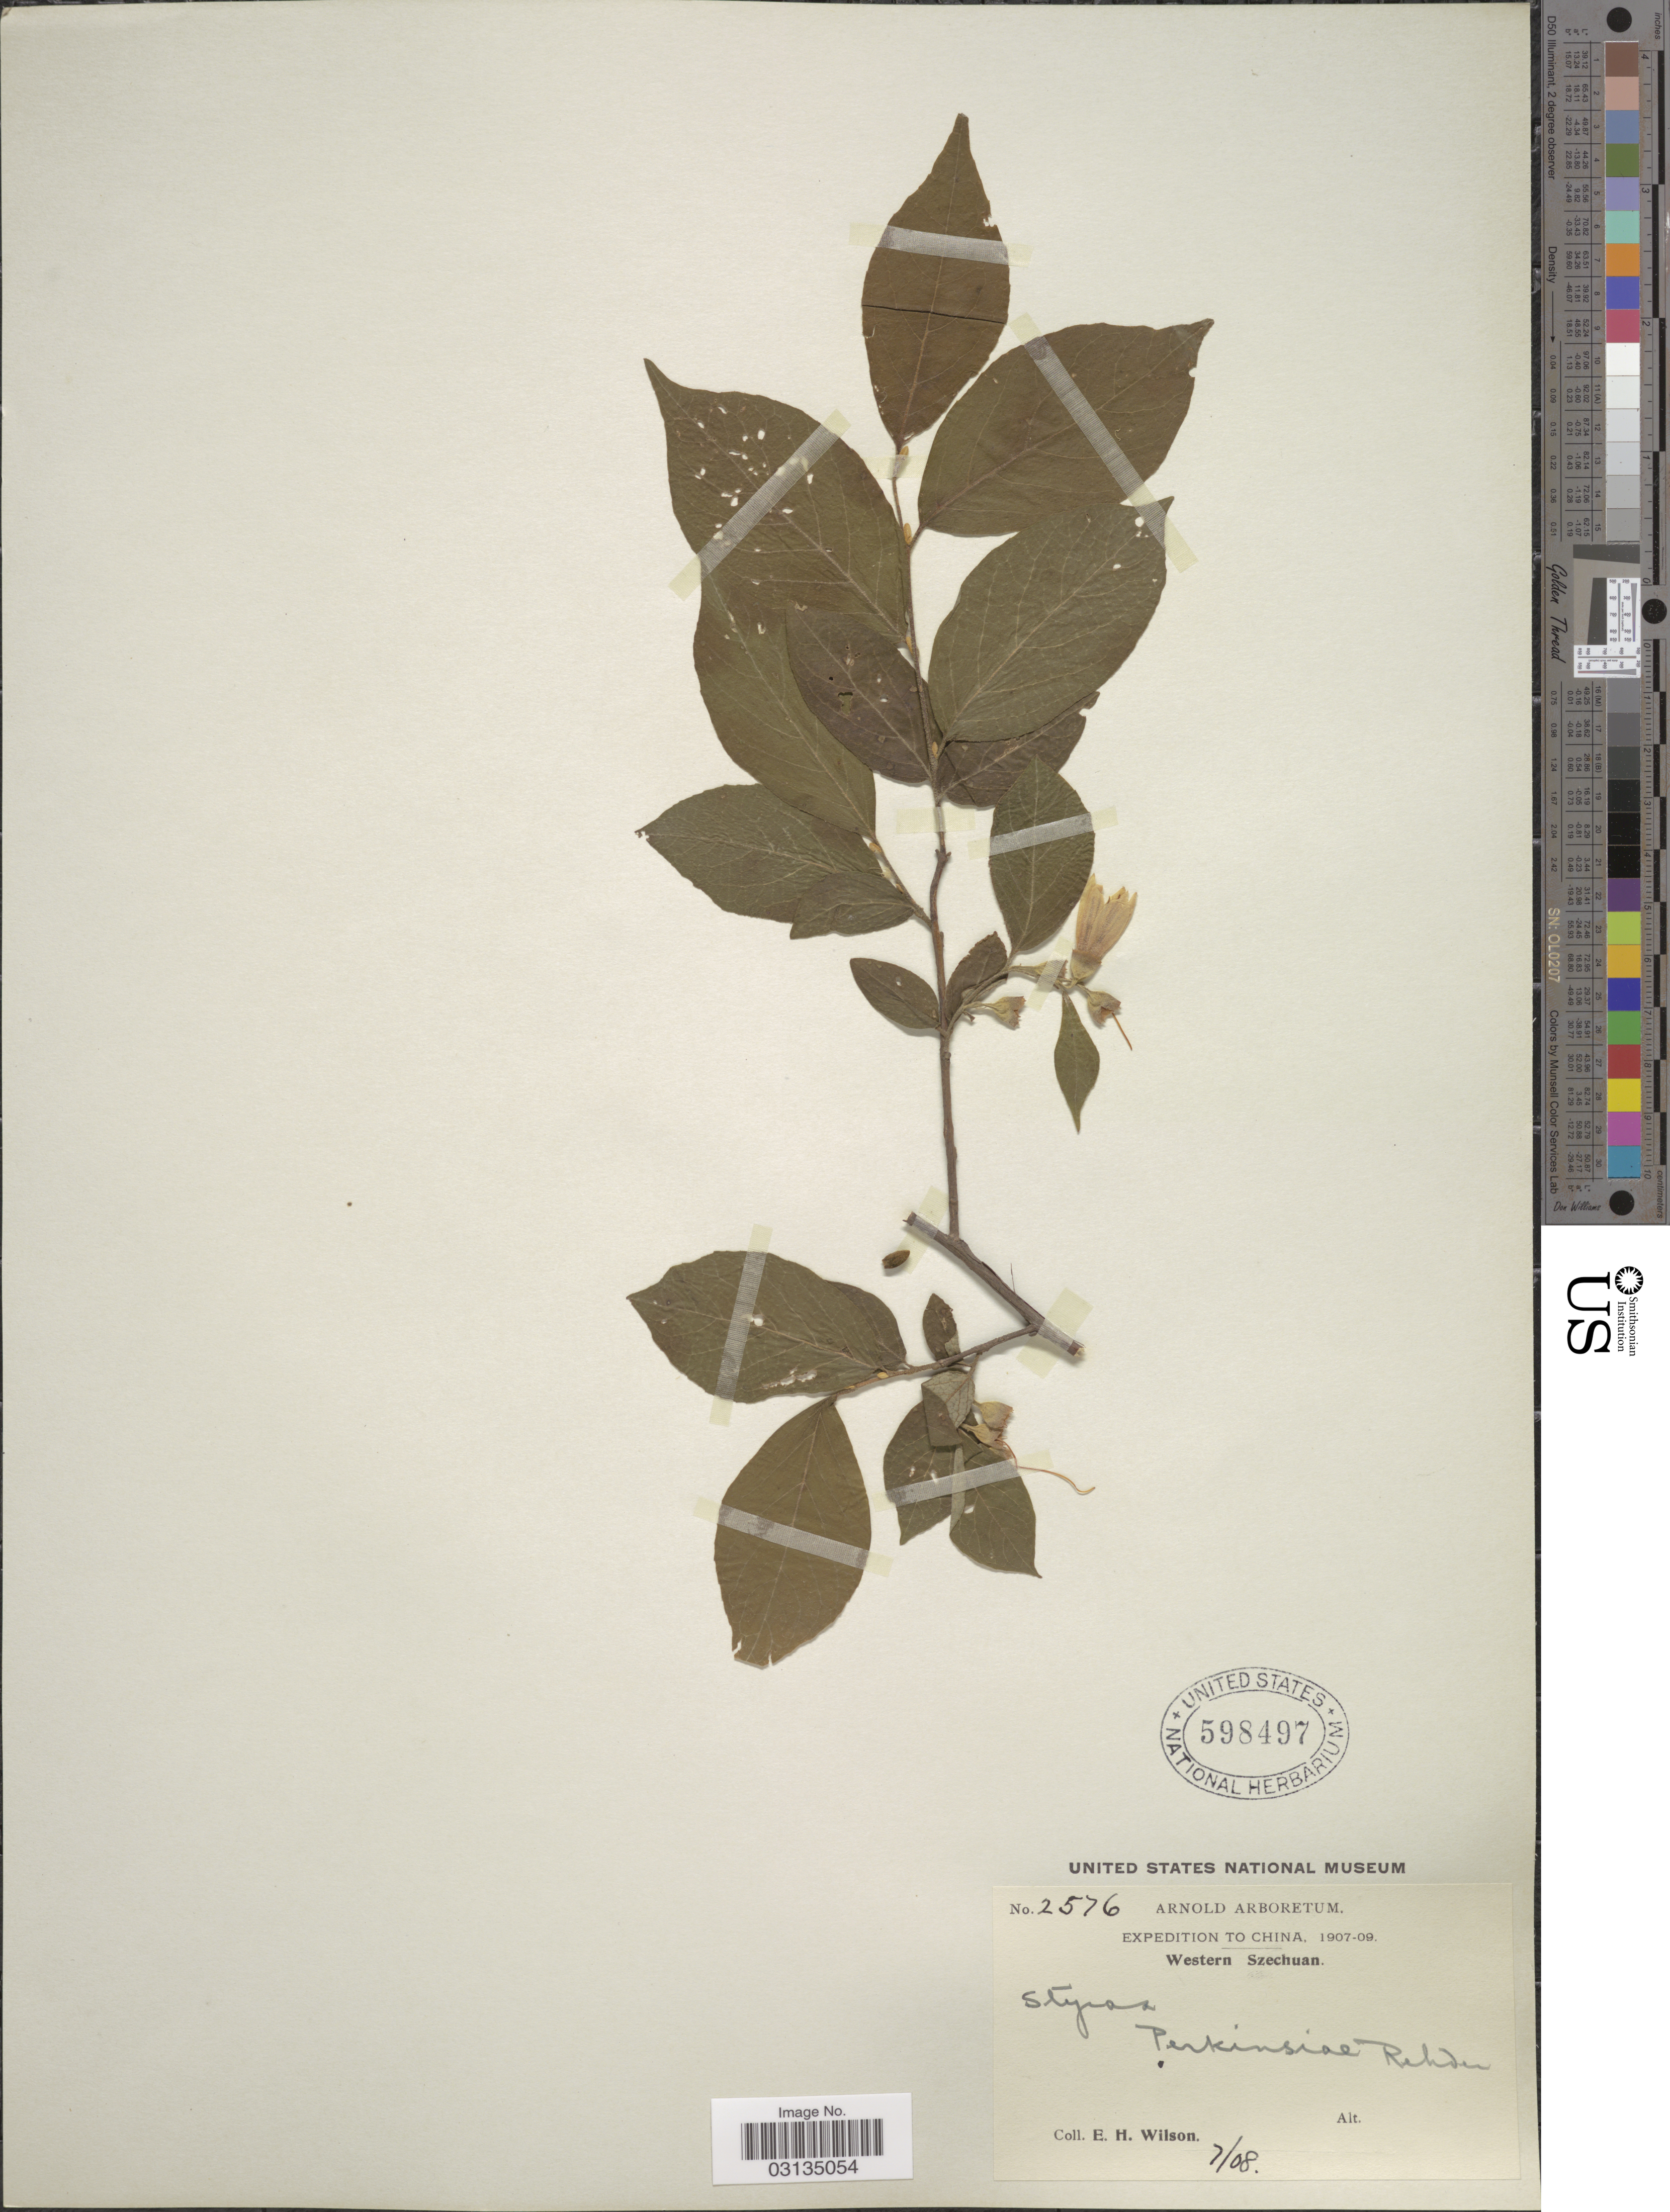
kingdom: Plantae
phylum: Tracheophyta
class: Magnoliopsida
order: Ericales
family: Styracaceae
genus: Styrax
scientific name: Styrax perkinsiae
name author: Rehder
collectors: E. Wilson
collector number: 2576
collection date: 1908-07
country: China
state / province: Sichuan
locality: Western Szechuan.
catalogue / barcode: US 598497